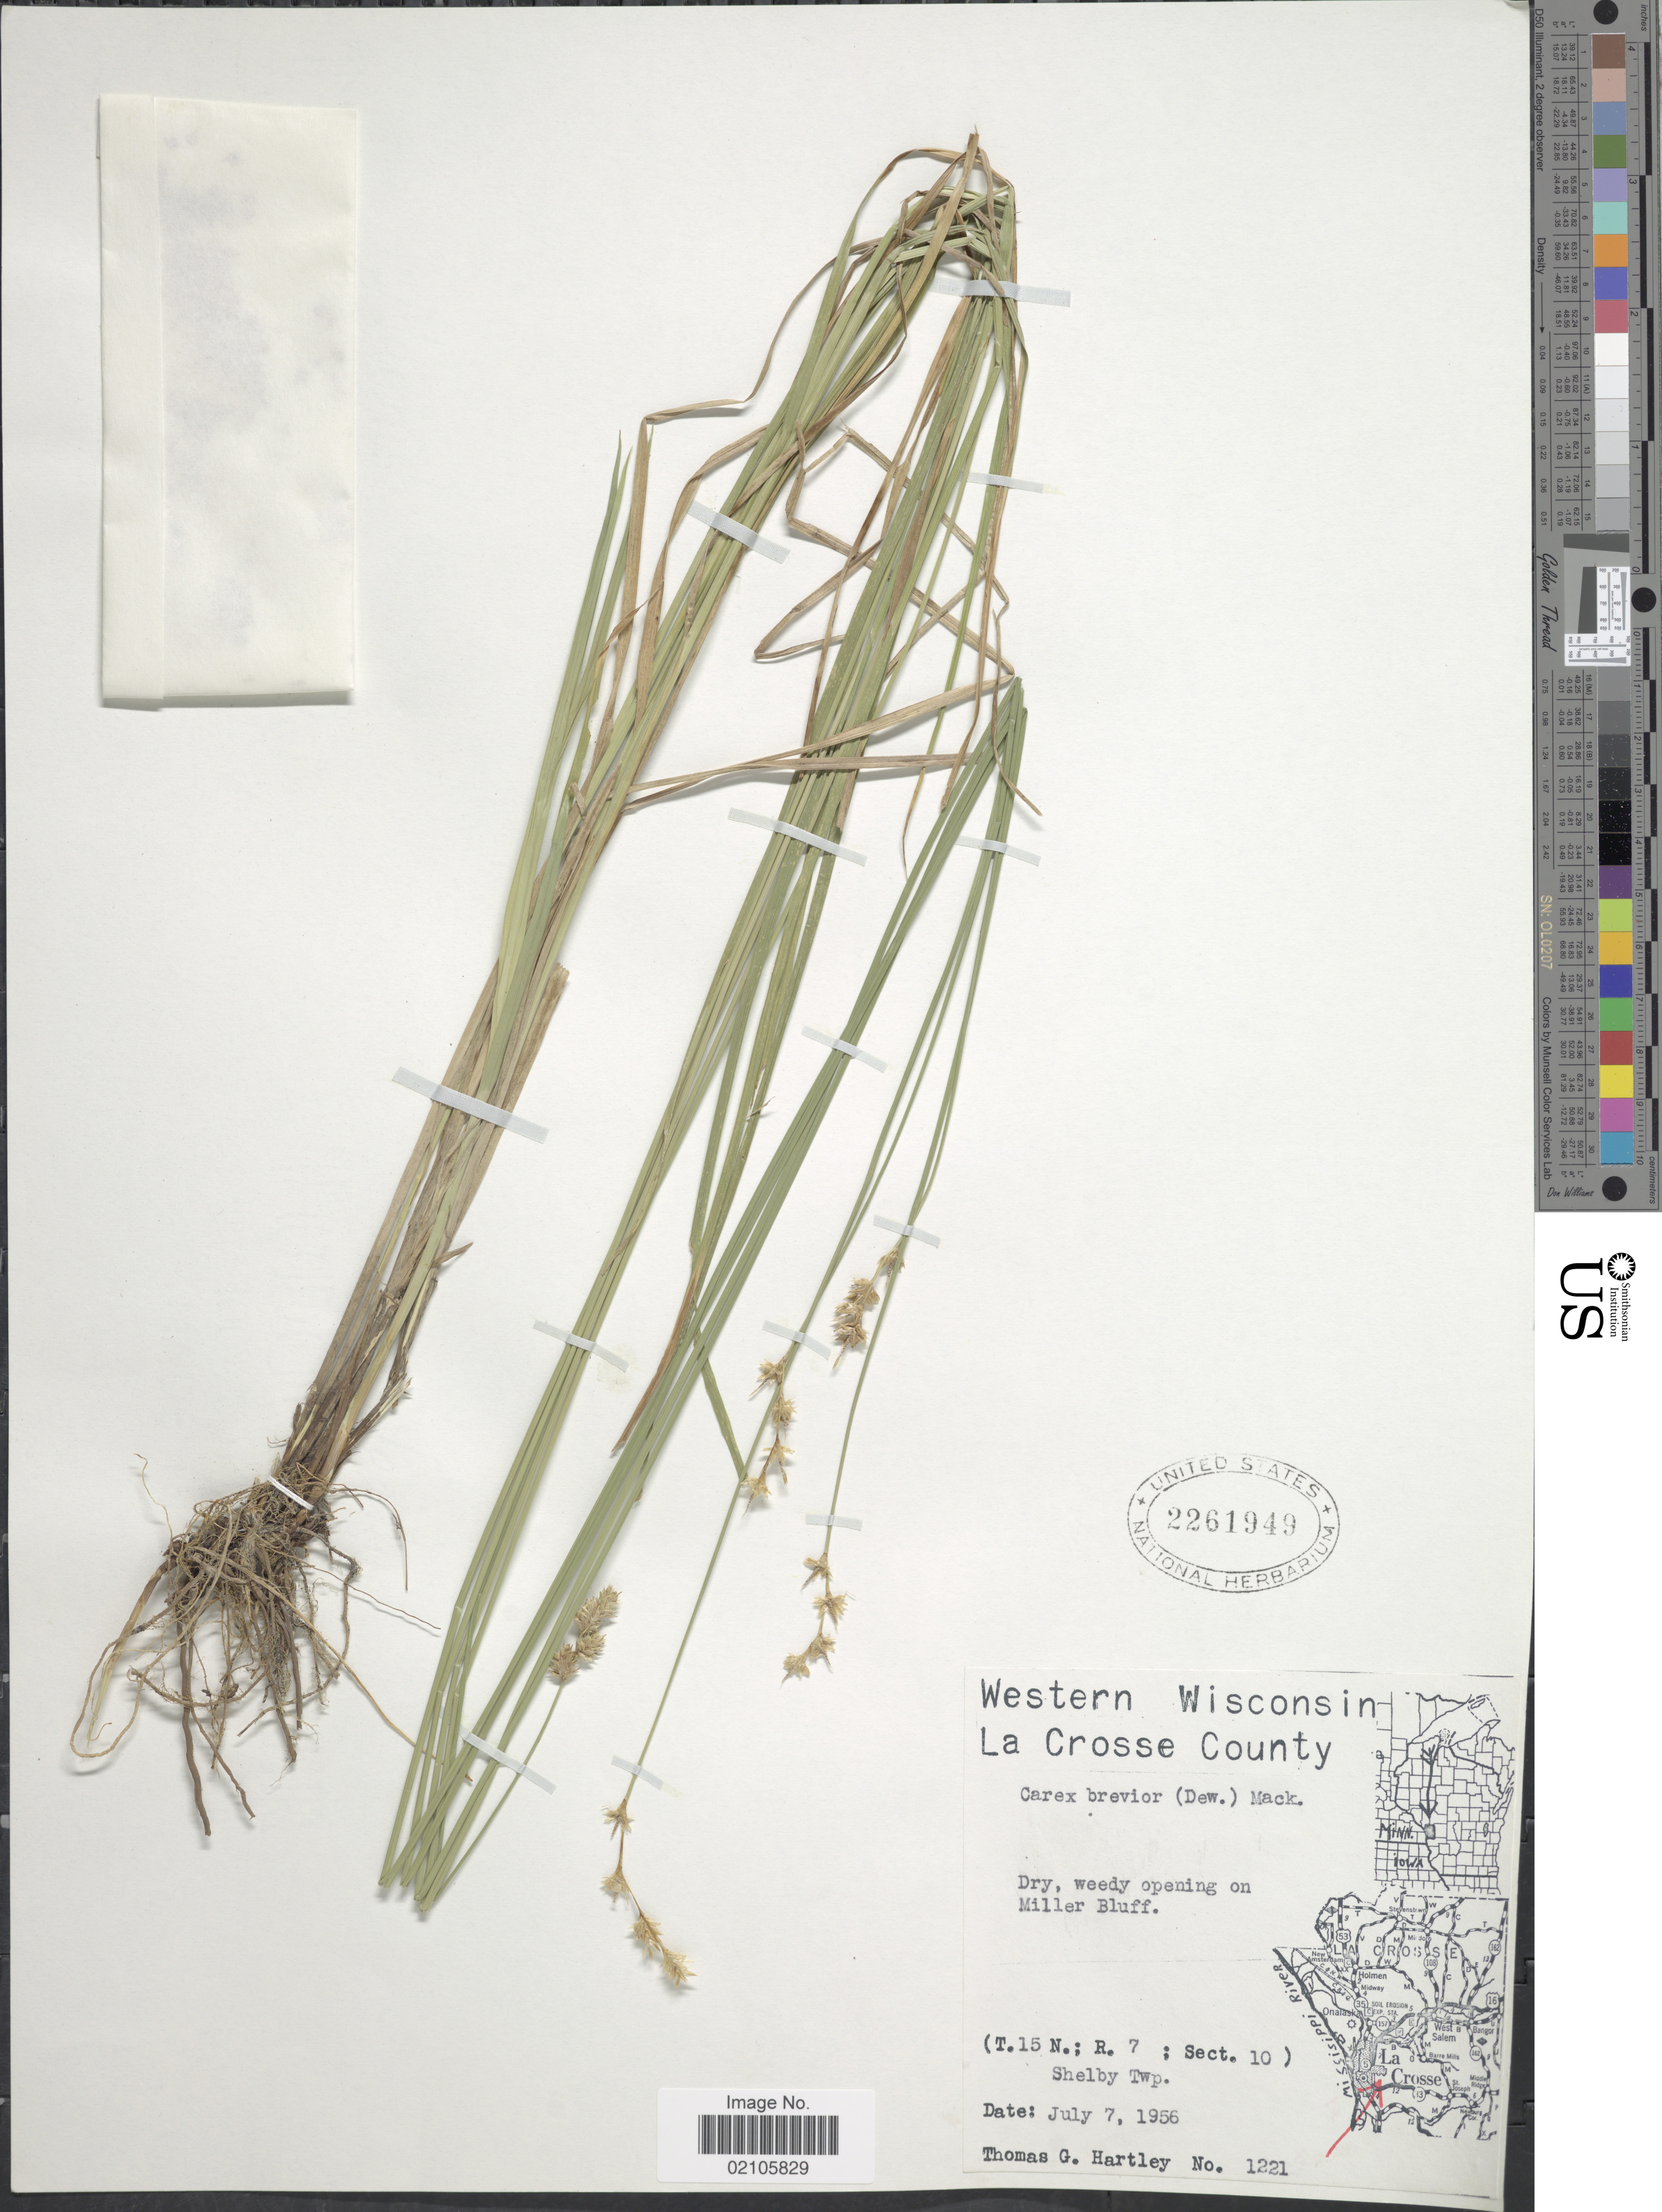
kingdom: Plantae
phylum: Tracheophyta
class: Liliopsida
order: Poales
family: Cyperaceae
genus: Carex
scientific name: Carex brevior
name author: (Dewey) Mack. ex Lunell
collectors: T. G. Hartley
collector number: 1221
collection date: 1956-07-07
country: United States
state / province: Wisconsin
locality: Western Wisconsin. La Crosse County. T. 15 N; R 7; Sect. 10) Shelby Twp. Opening on Miller Bluff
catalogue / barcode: US 2261949